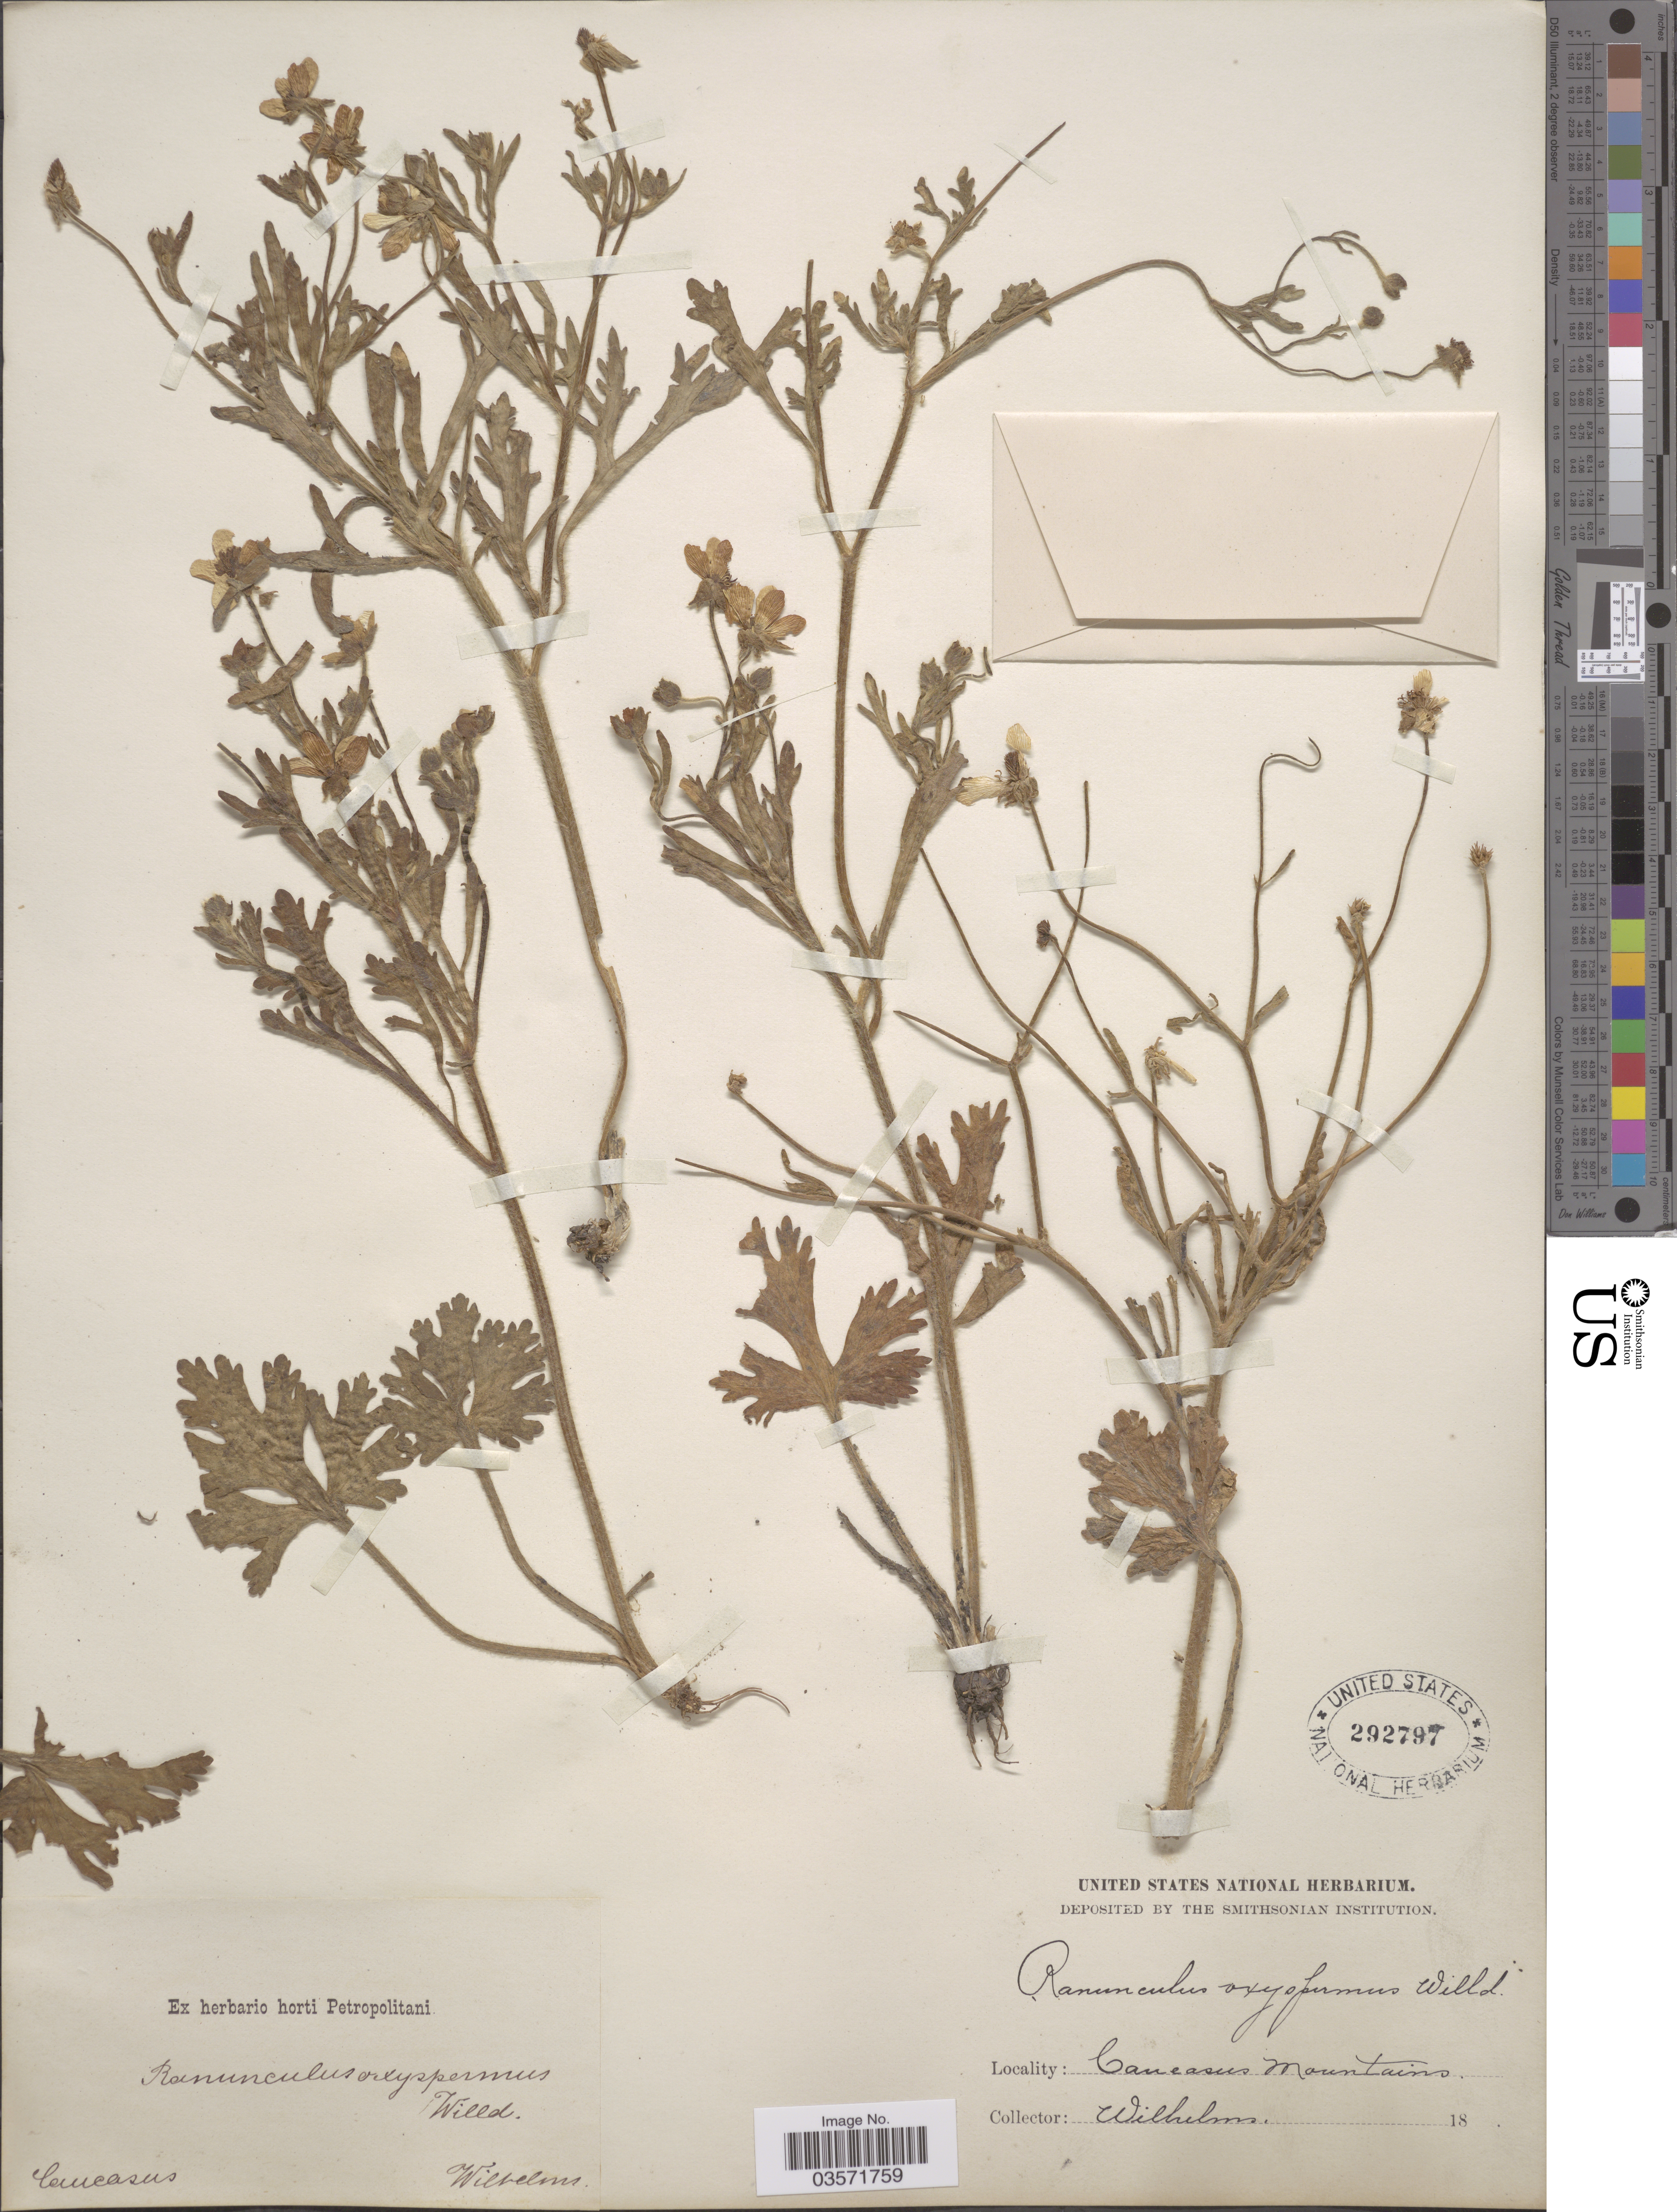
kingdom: Plantae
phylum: Tracheophyta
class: Magnoliopsida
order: Ranunculales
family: Ranunculaceae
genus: Ranunculus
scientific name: Ranunculus oxyspermus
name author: Willd.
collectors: C. Wilhelms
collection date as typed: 18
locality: Caucasus. Caucasus Mountains.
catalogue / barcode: US 292797